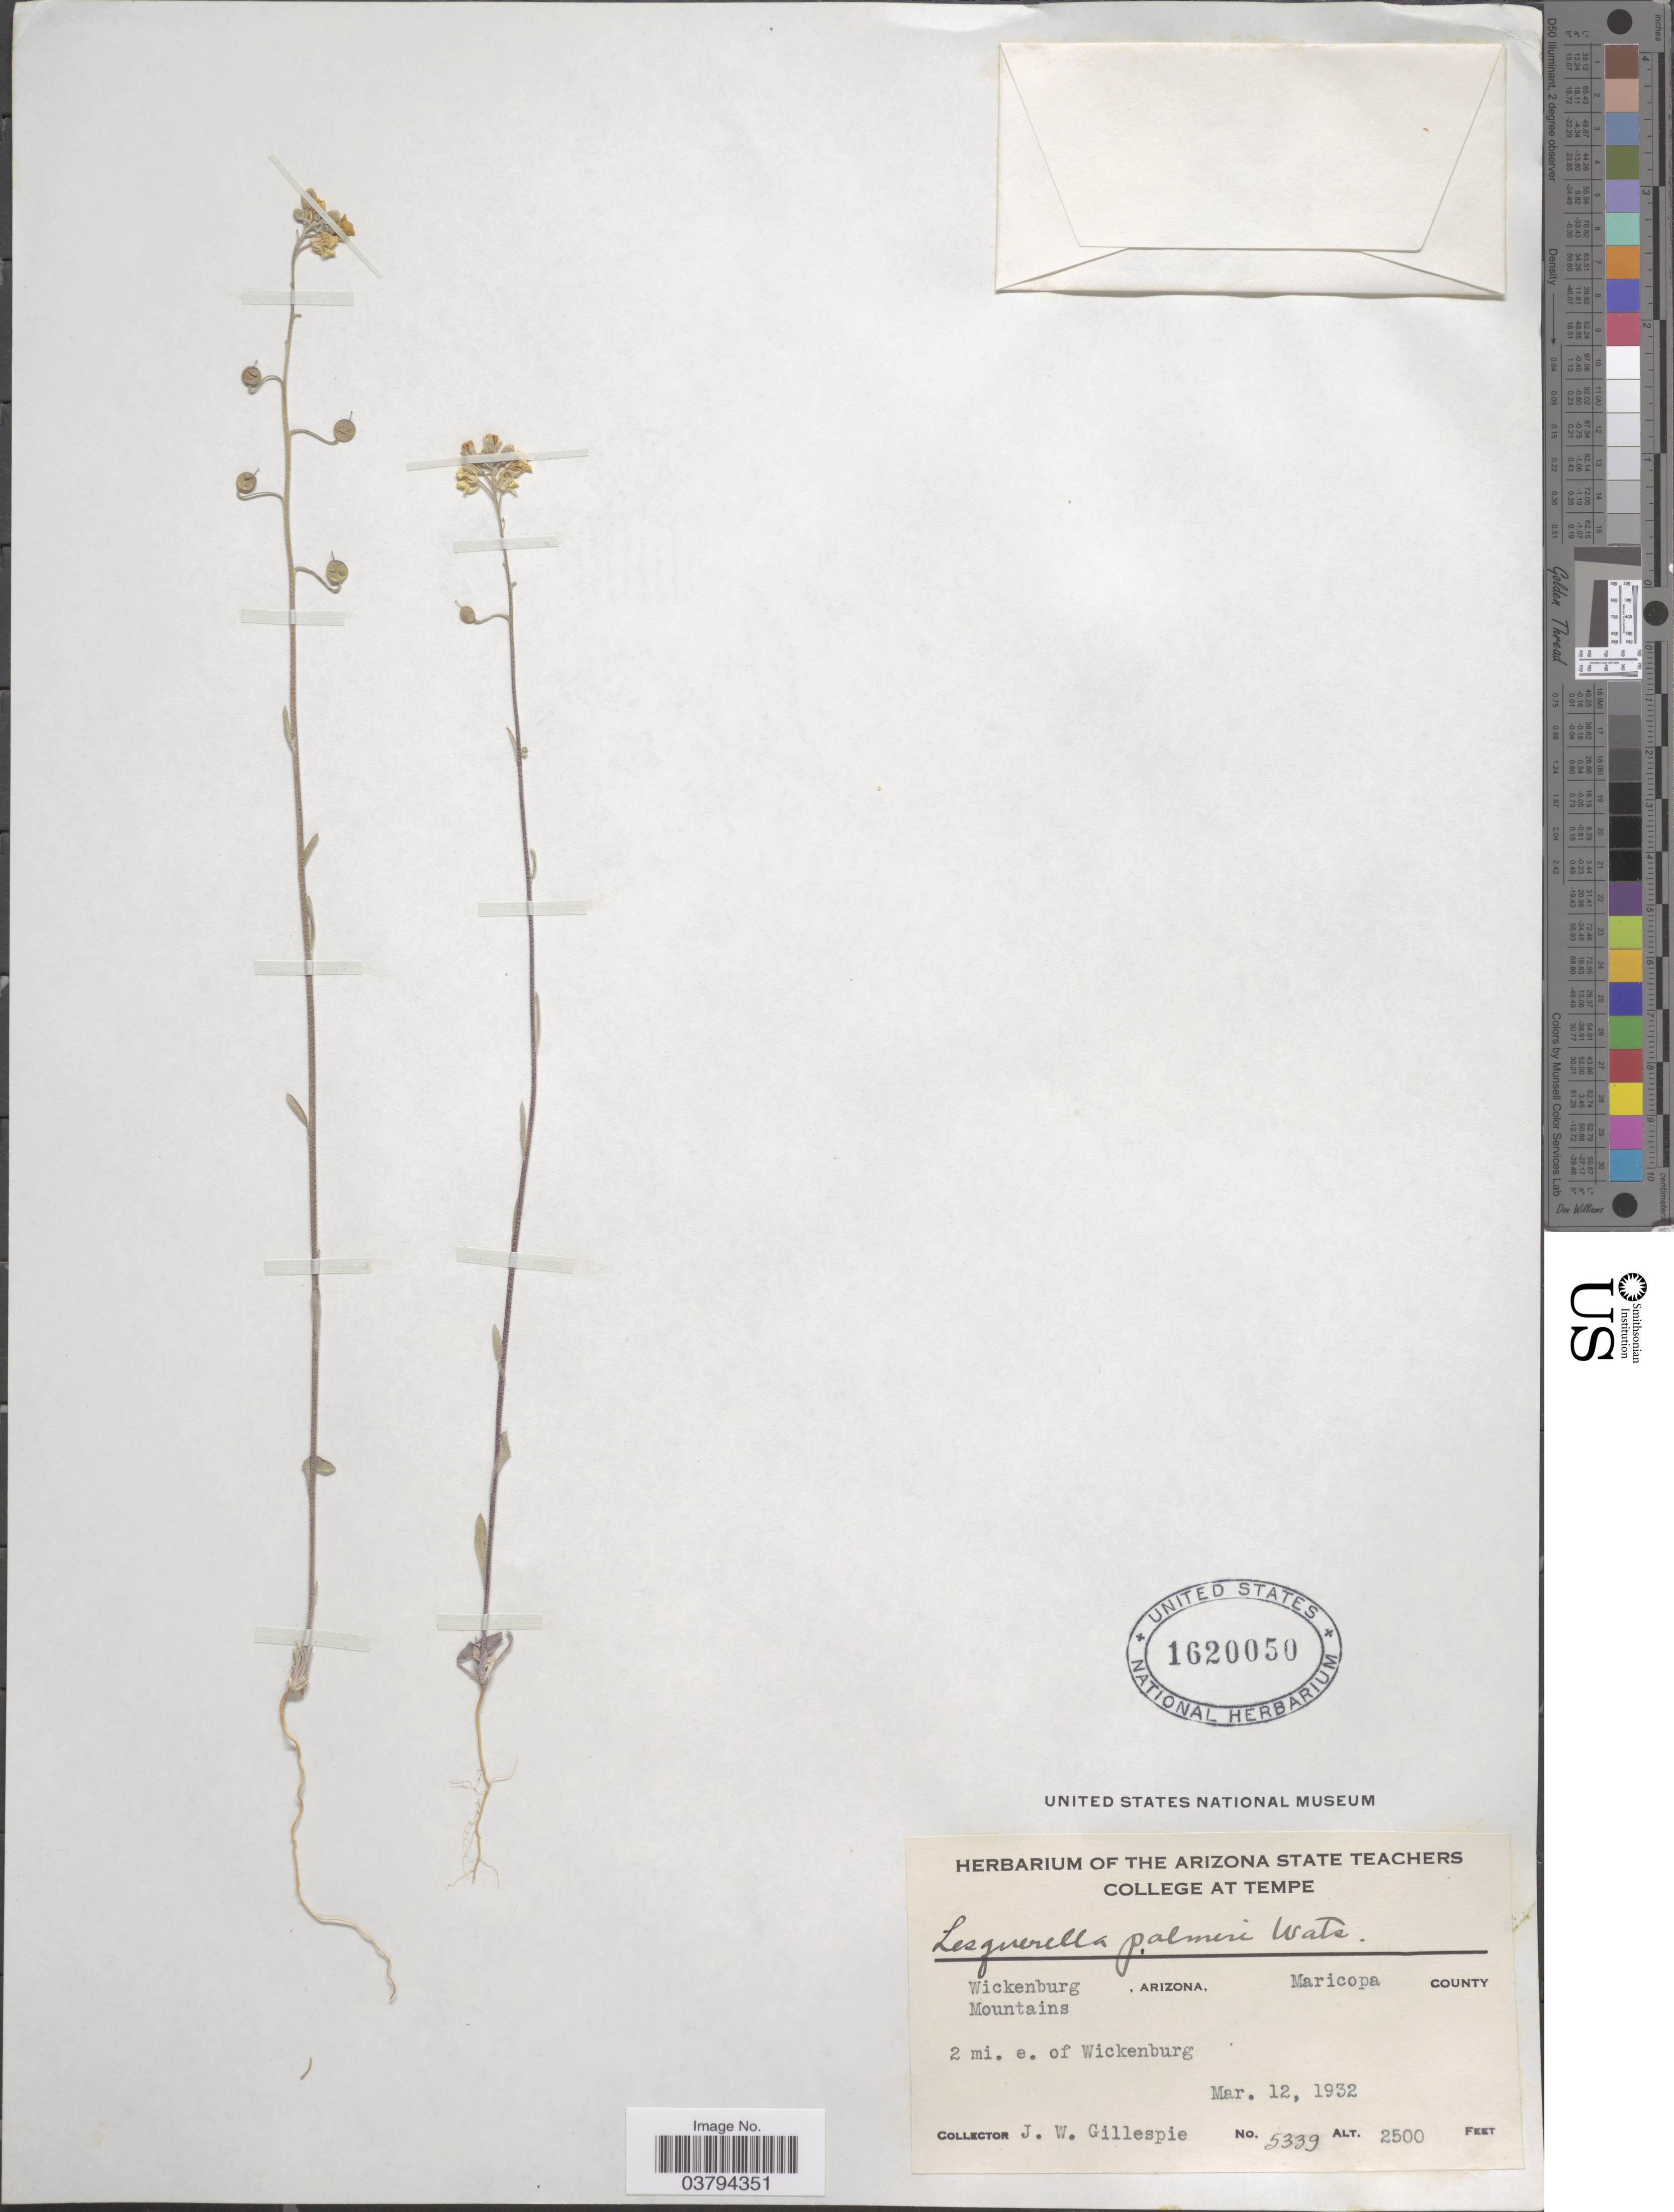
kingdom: Plantae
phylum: Tracheophyta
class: Magnoliopsida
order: Brassicales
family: Brassicaceae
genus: Lesquerella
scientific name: Lesquerella tenella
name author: A. Nelson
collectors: J. W. Gillespie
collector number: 5339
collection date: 1932-03-12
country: United States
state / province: Arizona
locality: Wickenburg Mountains. Maricopa County. 2 mi. e. of Wickenburg.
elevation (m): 762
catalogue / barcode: US 1620050